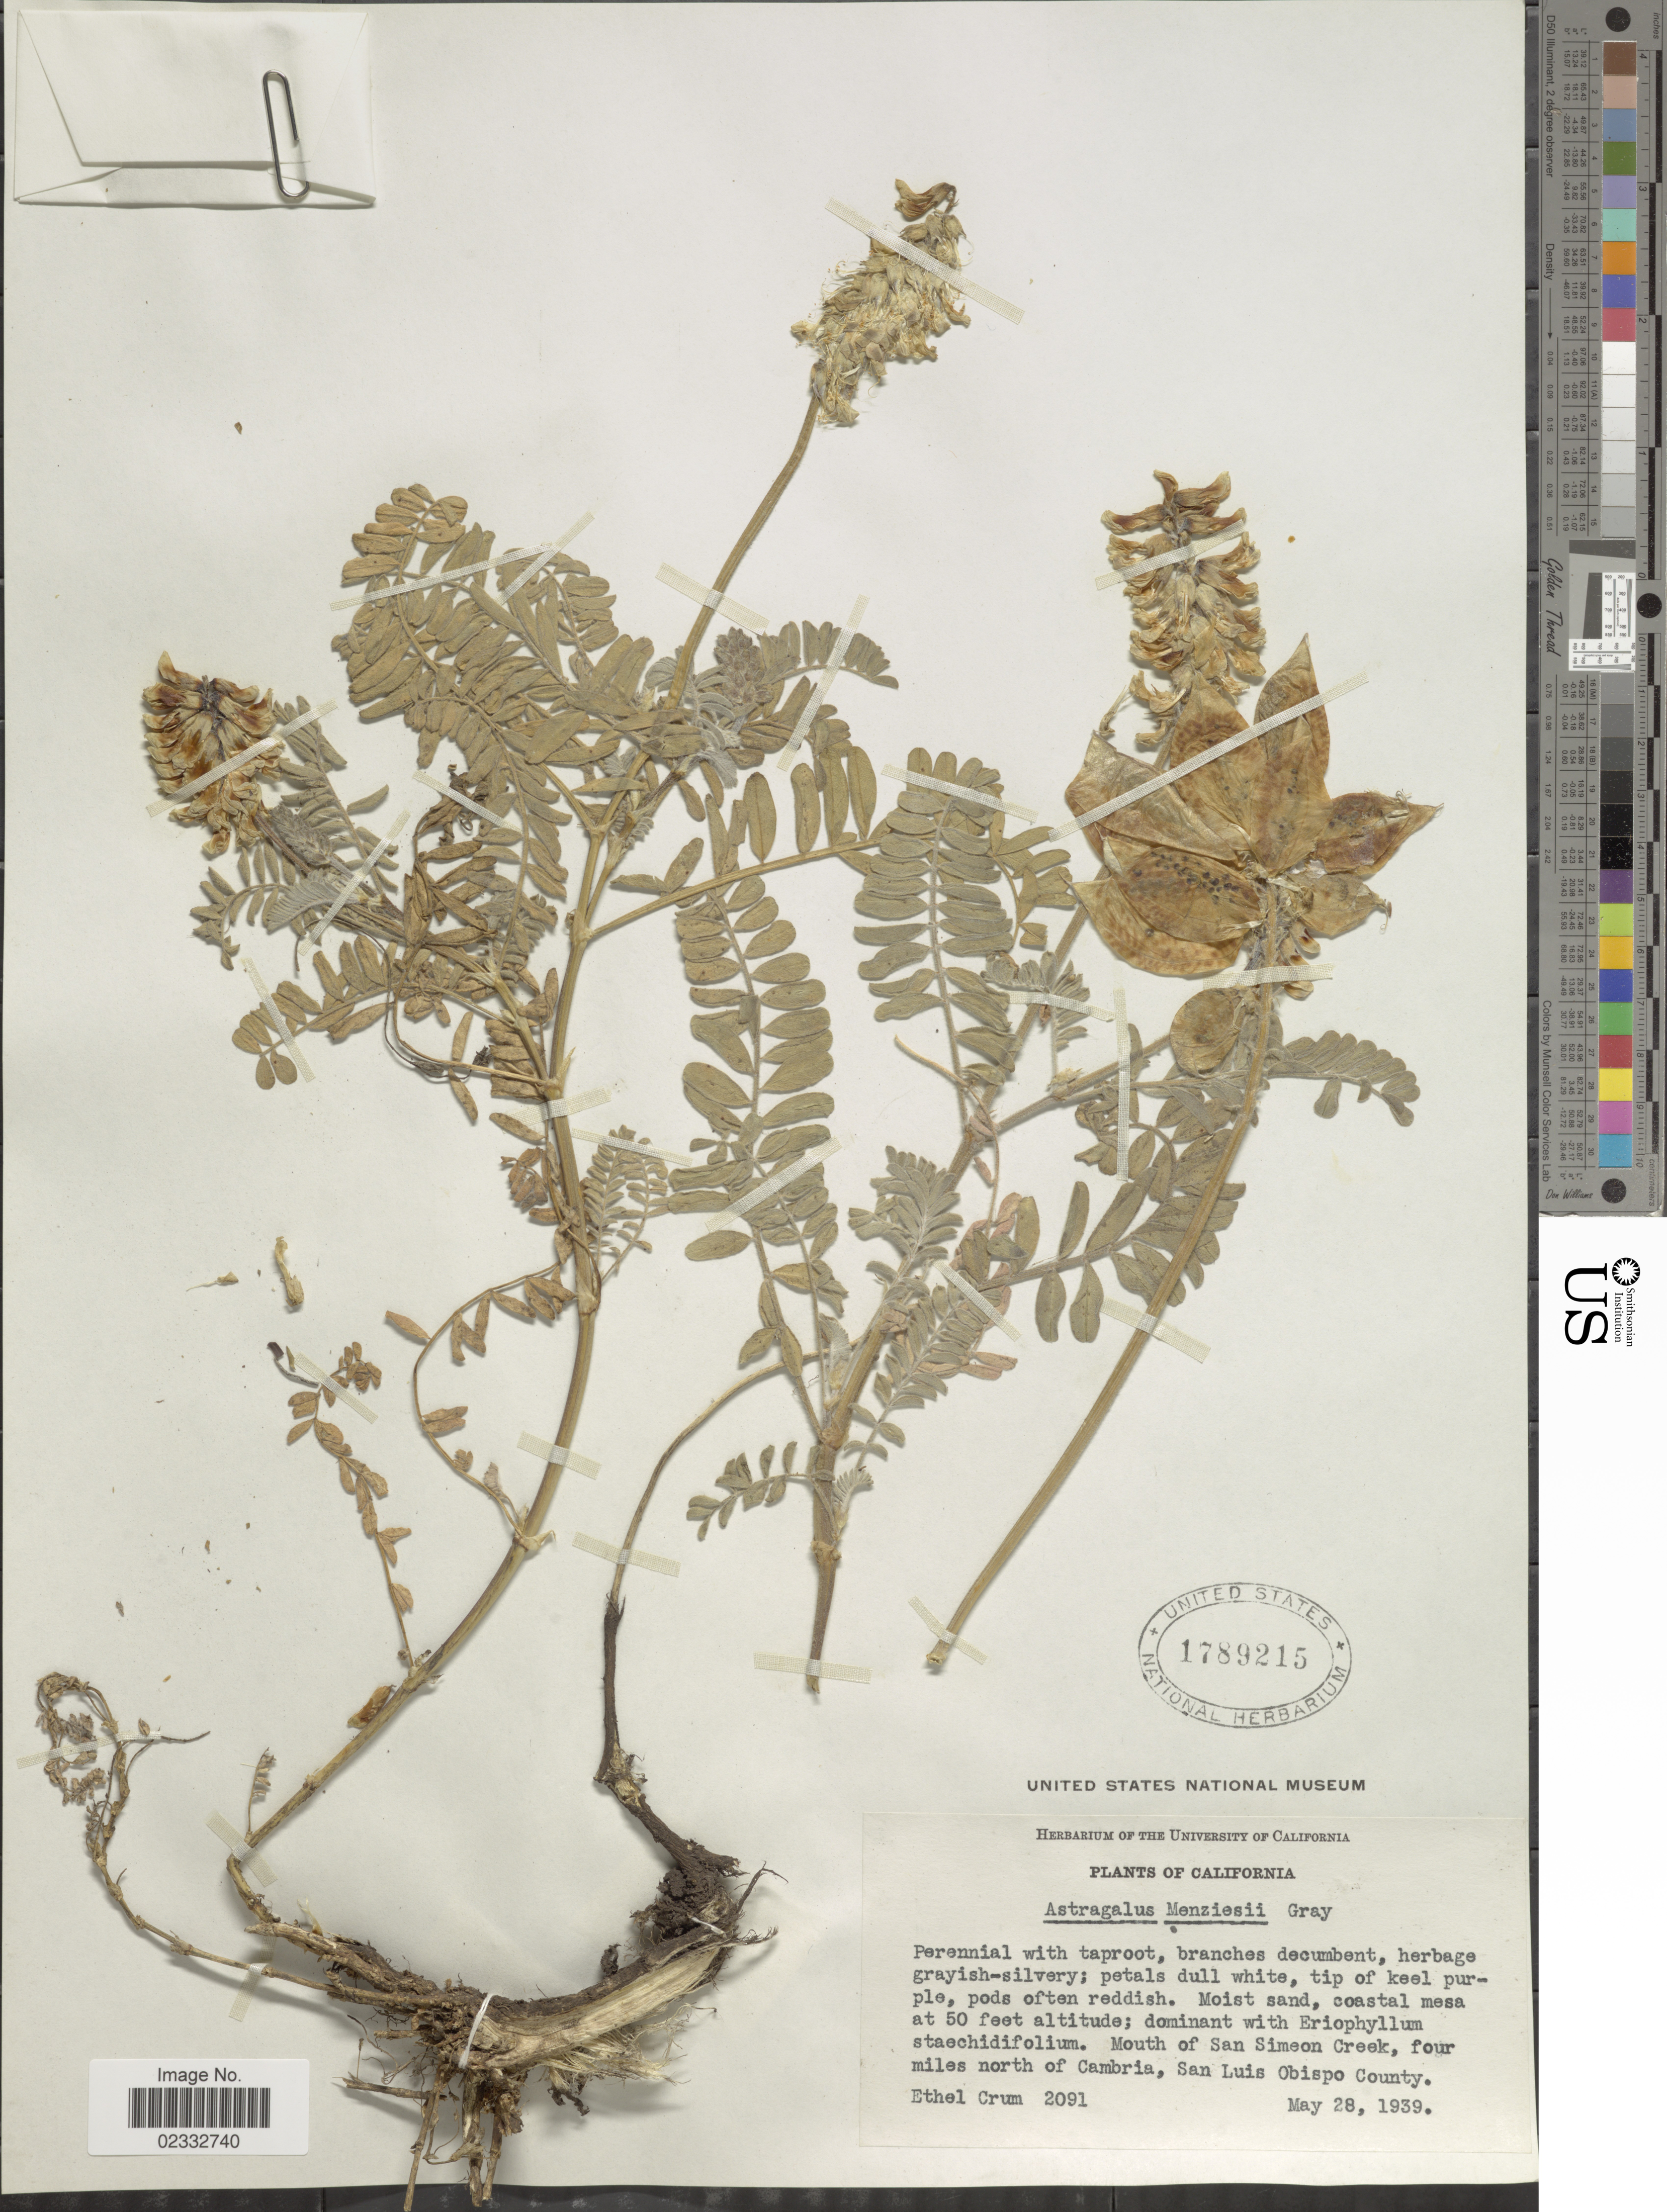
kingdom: Plantae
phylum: Tracheophyta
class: Magnoliopsida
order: Fabales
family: Fabaceae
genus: Astragalus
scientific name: Astragalus menziesii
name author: A. Gray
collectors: E. K. Crum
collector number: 2091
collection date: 1939-05-28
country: United States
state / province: California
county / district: San Luis Obispo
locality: Coastal mesa, mouth of San Simeon Creek, four miles north of Cambria, San Luis Obispo County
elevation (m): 15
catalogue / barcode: US 1789215